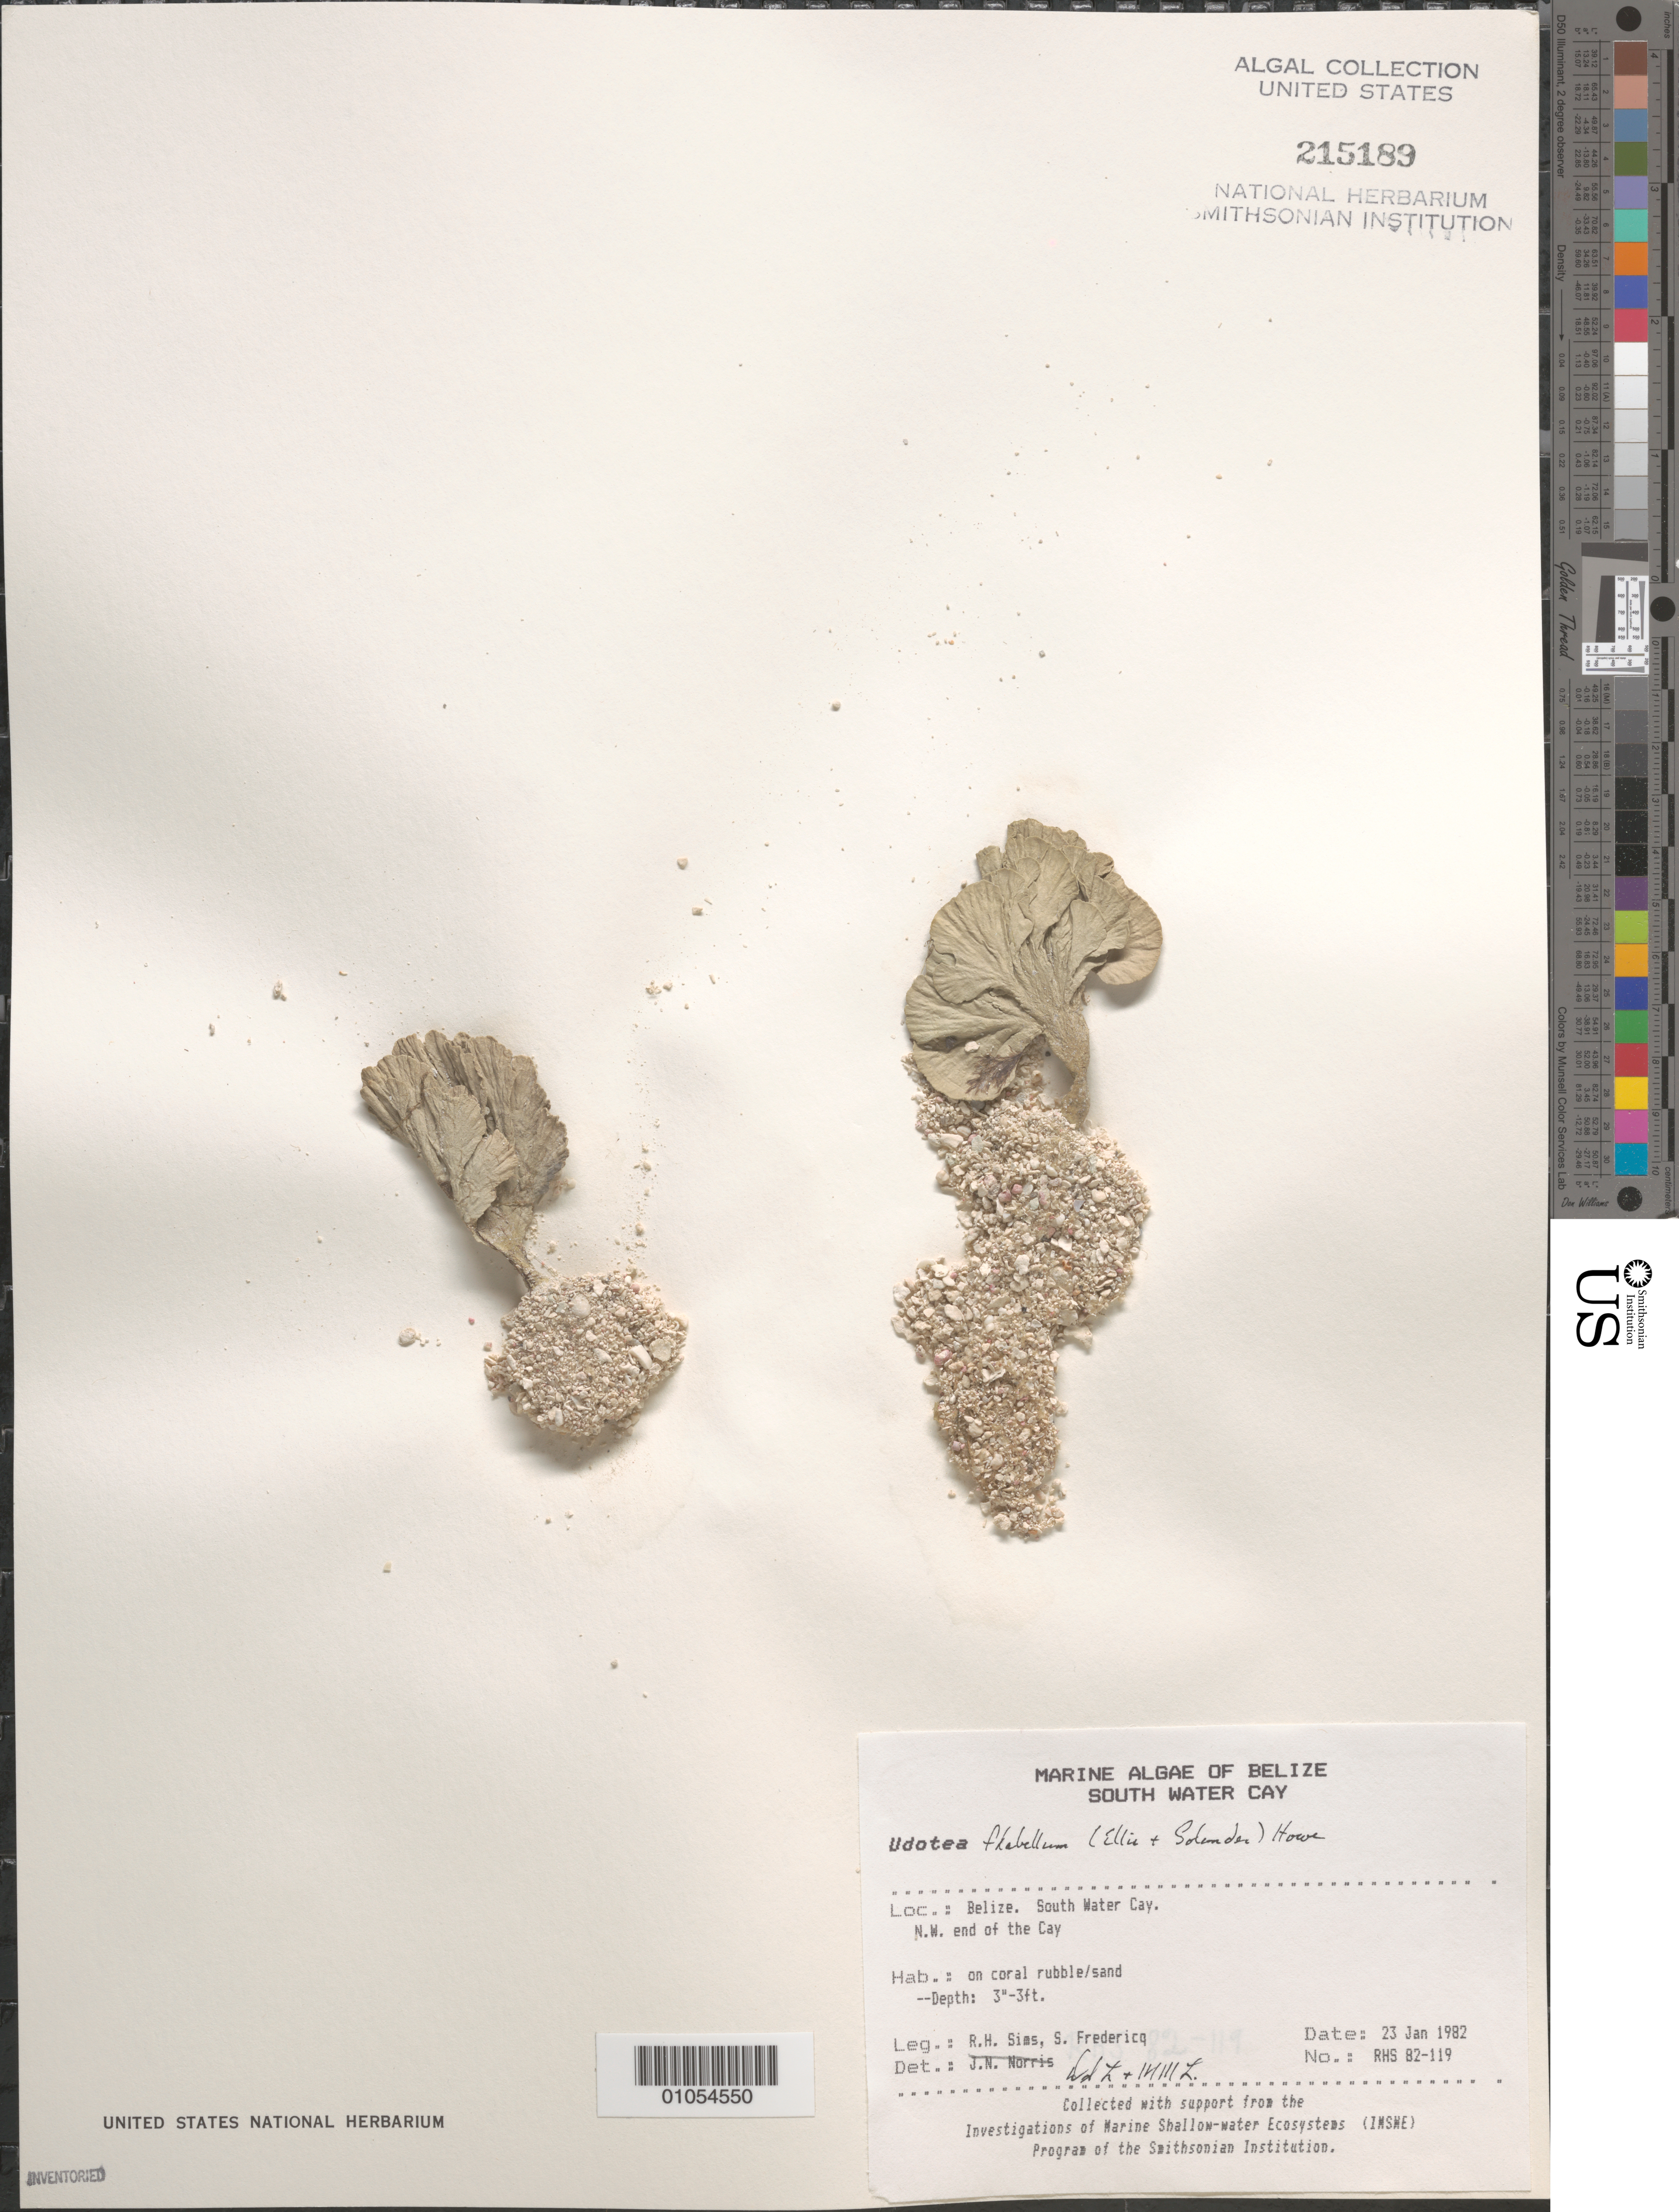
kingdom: Plantae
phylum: Chlorophyta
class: Ulvophyceae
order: Bryopsidales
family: Udoteaceae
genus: Udotea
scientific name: Udotea flabellum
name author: (J. Ellis & Sol.) M. Howe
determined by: Littler, D. S.; Littler, M. M.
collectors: R. H. Sims & S. Fredericq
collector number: RHS 82-119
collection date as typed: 23 Jan 1982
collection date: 1982-01-23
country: Belize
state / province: Stann Creek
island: South Water Cay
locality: Northwest end of cay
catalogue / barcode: US 215189